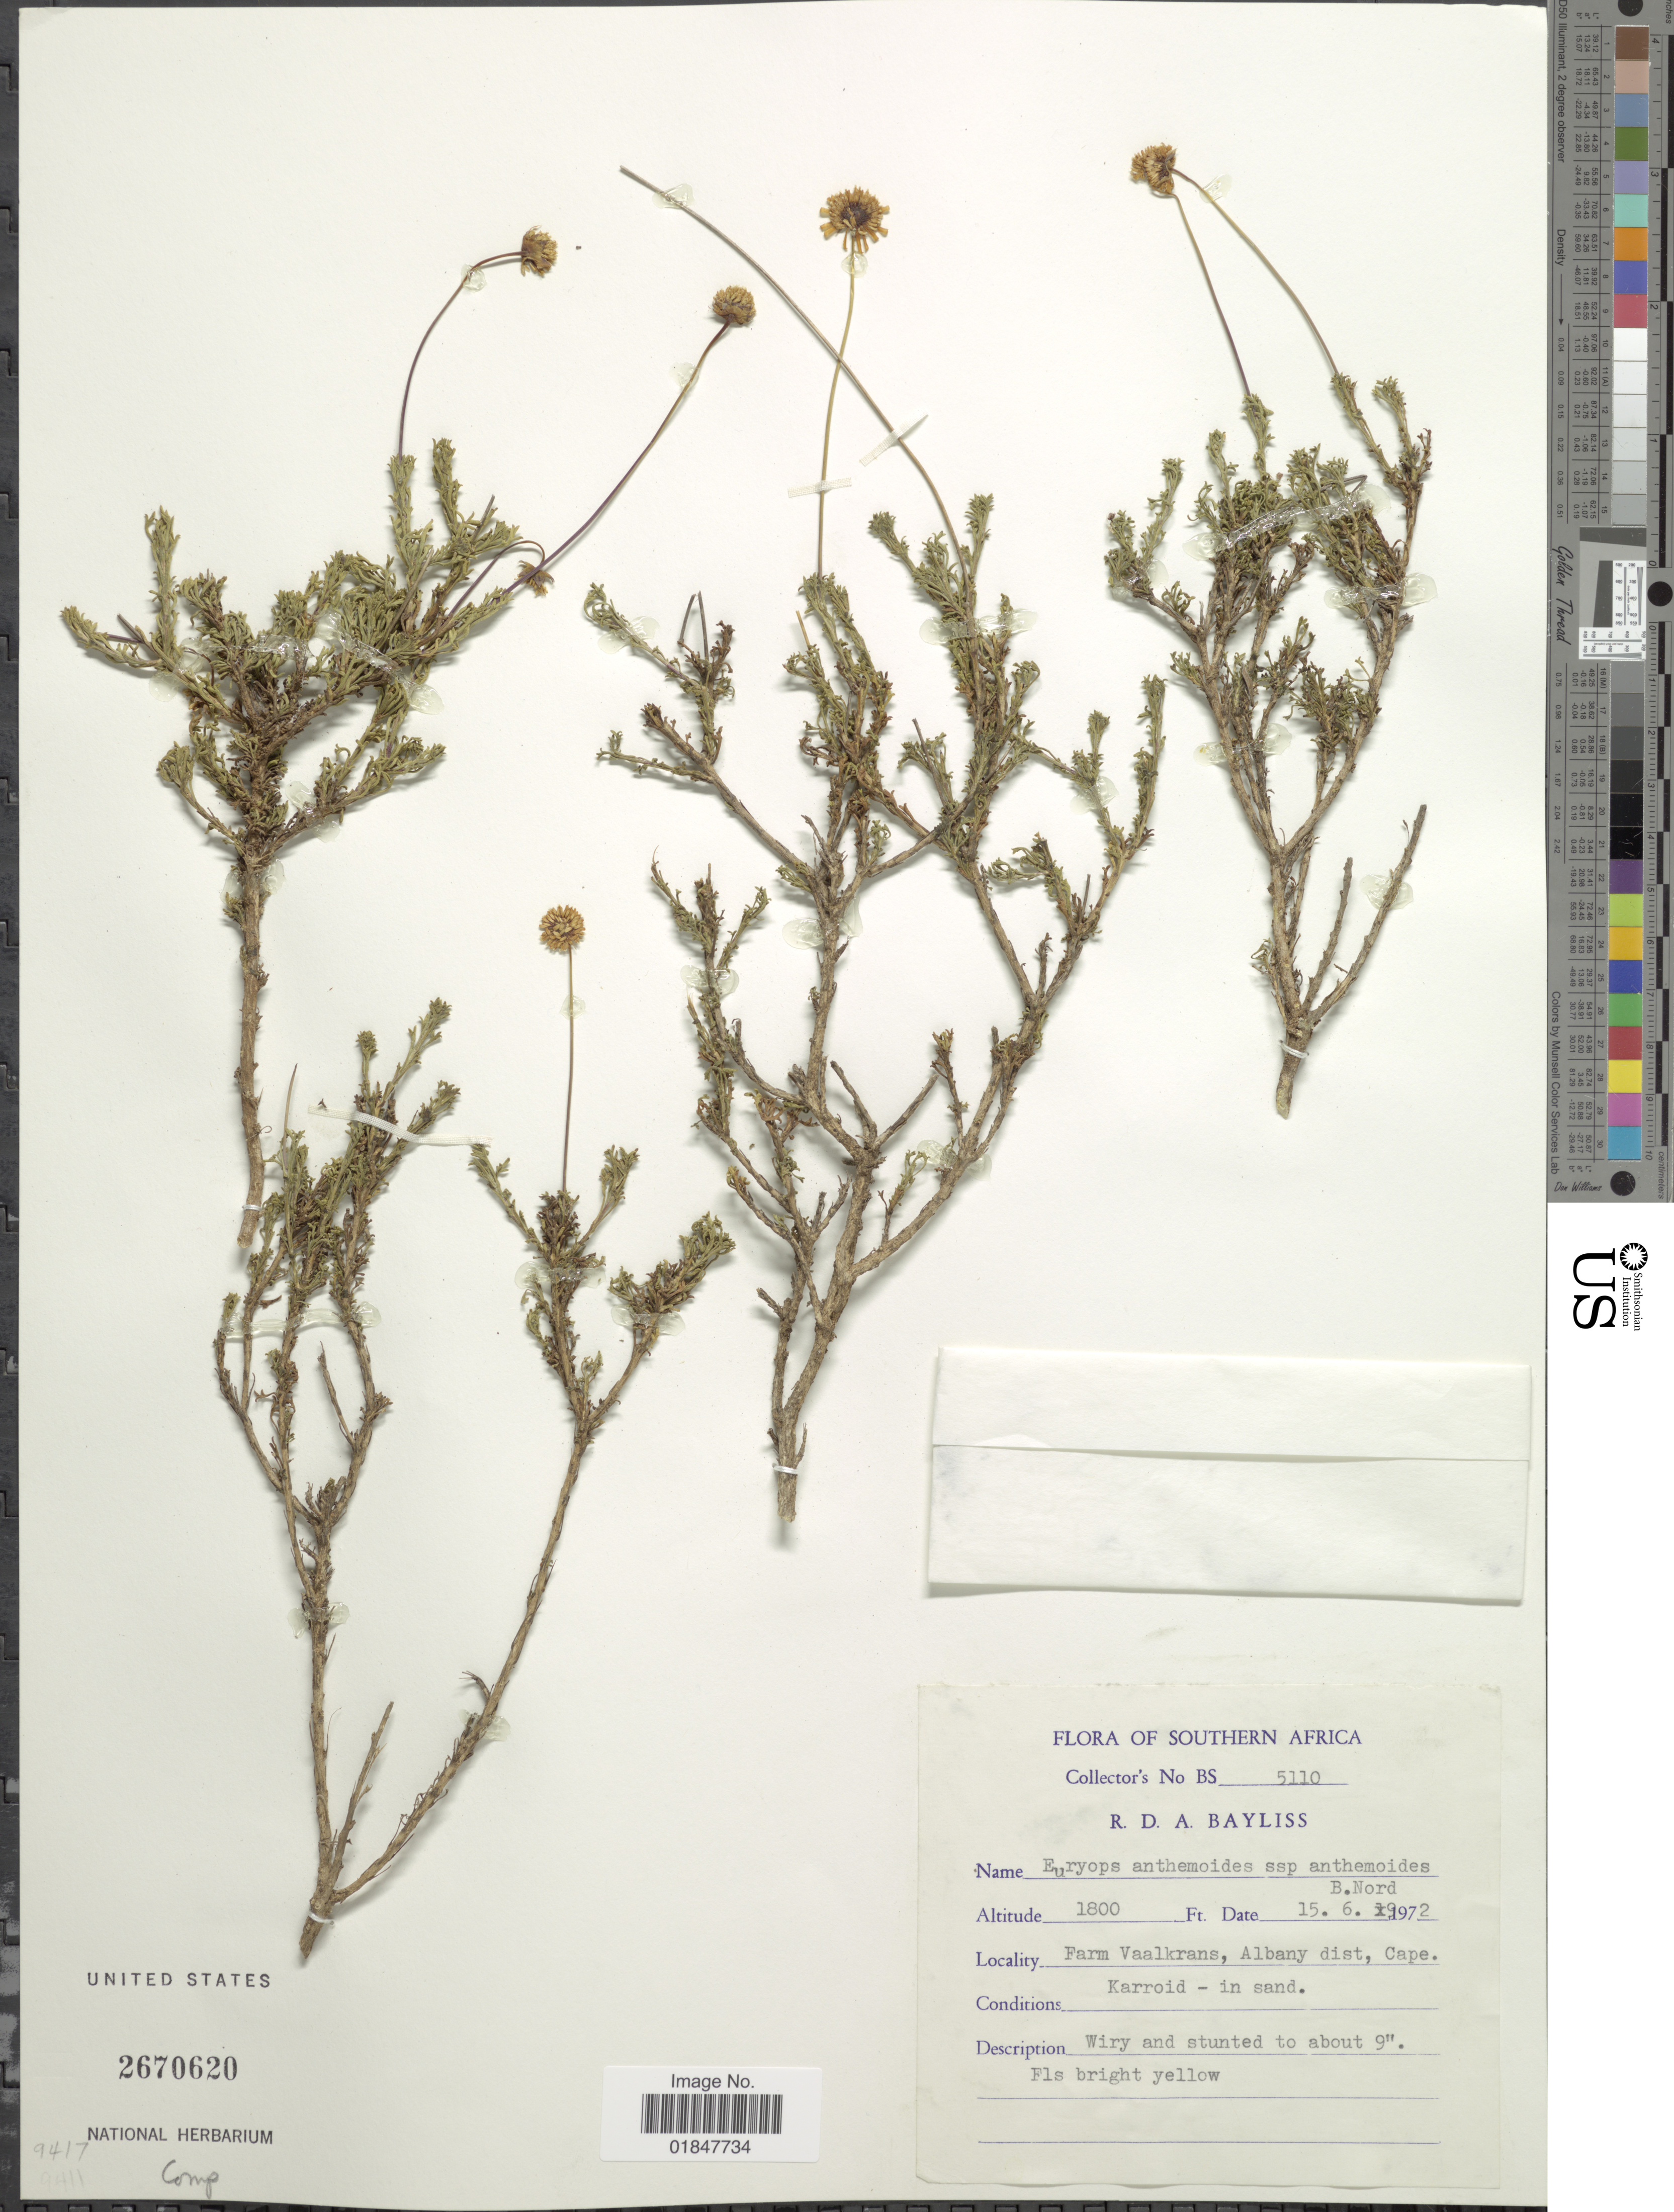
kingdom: Plantae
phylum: Tracheophyta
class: Magnoliopsida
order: Asterales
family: Asteraceae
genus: Euryops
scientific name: Euryops anthemoides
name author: B. Nord.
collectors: R. Bayliss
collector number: BS5110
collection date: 1972-06-15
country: South Africa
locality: Farm Vaalkrans, Albany dist. Cape. Karroid - in sand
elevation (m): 549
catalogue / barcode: US 2670620